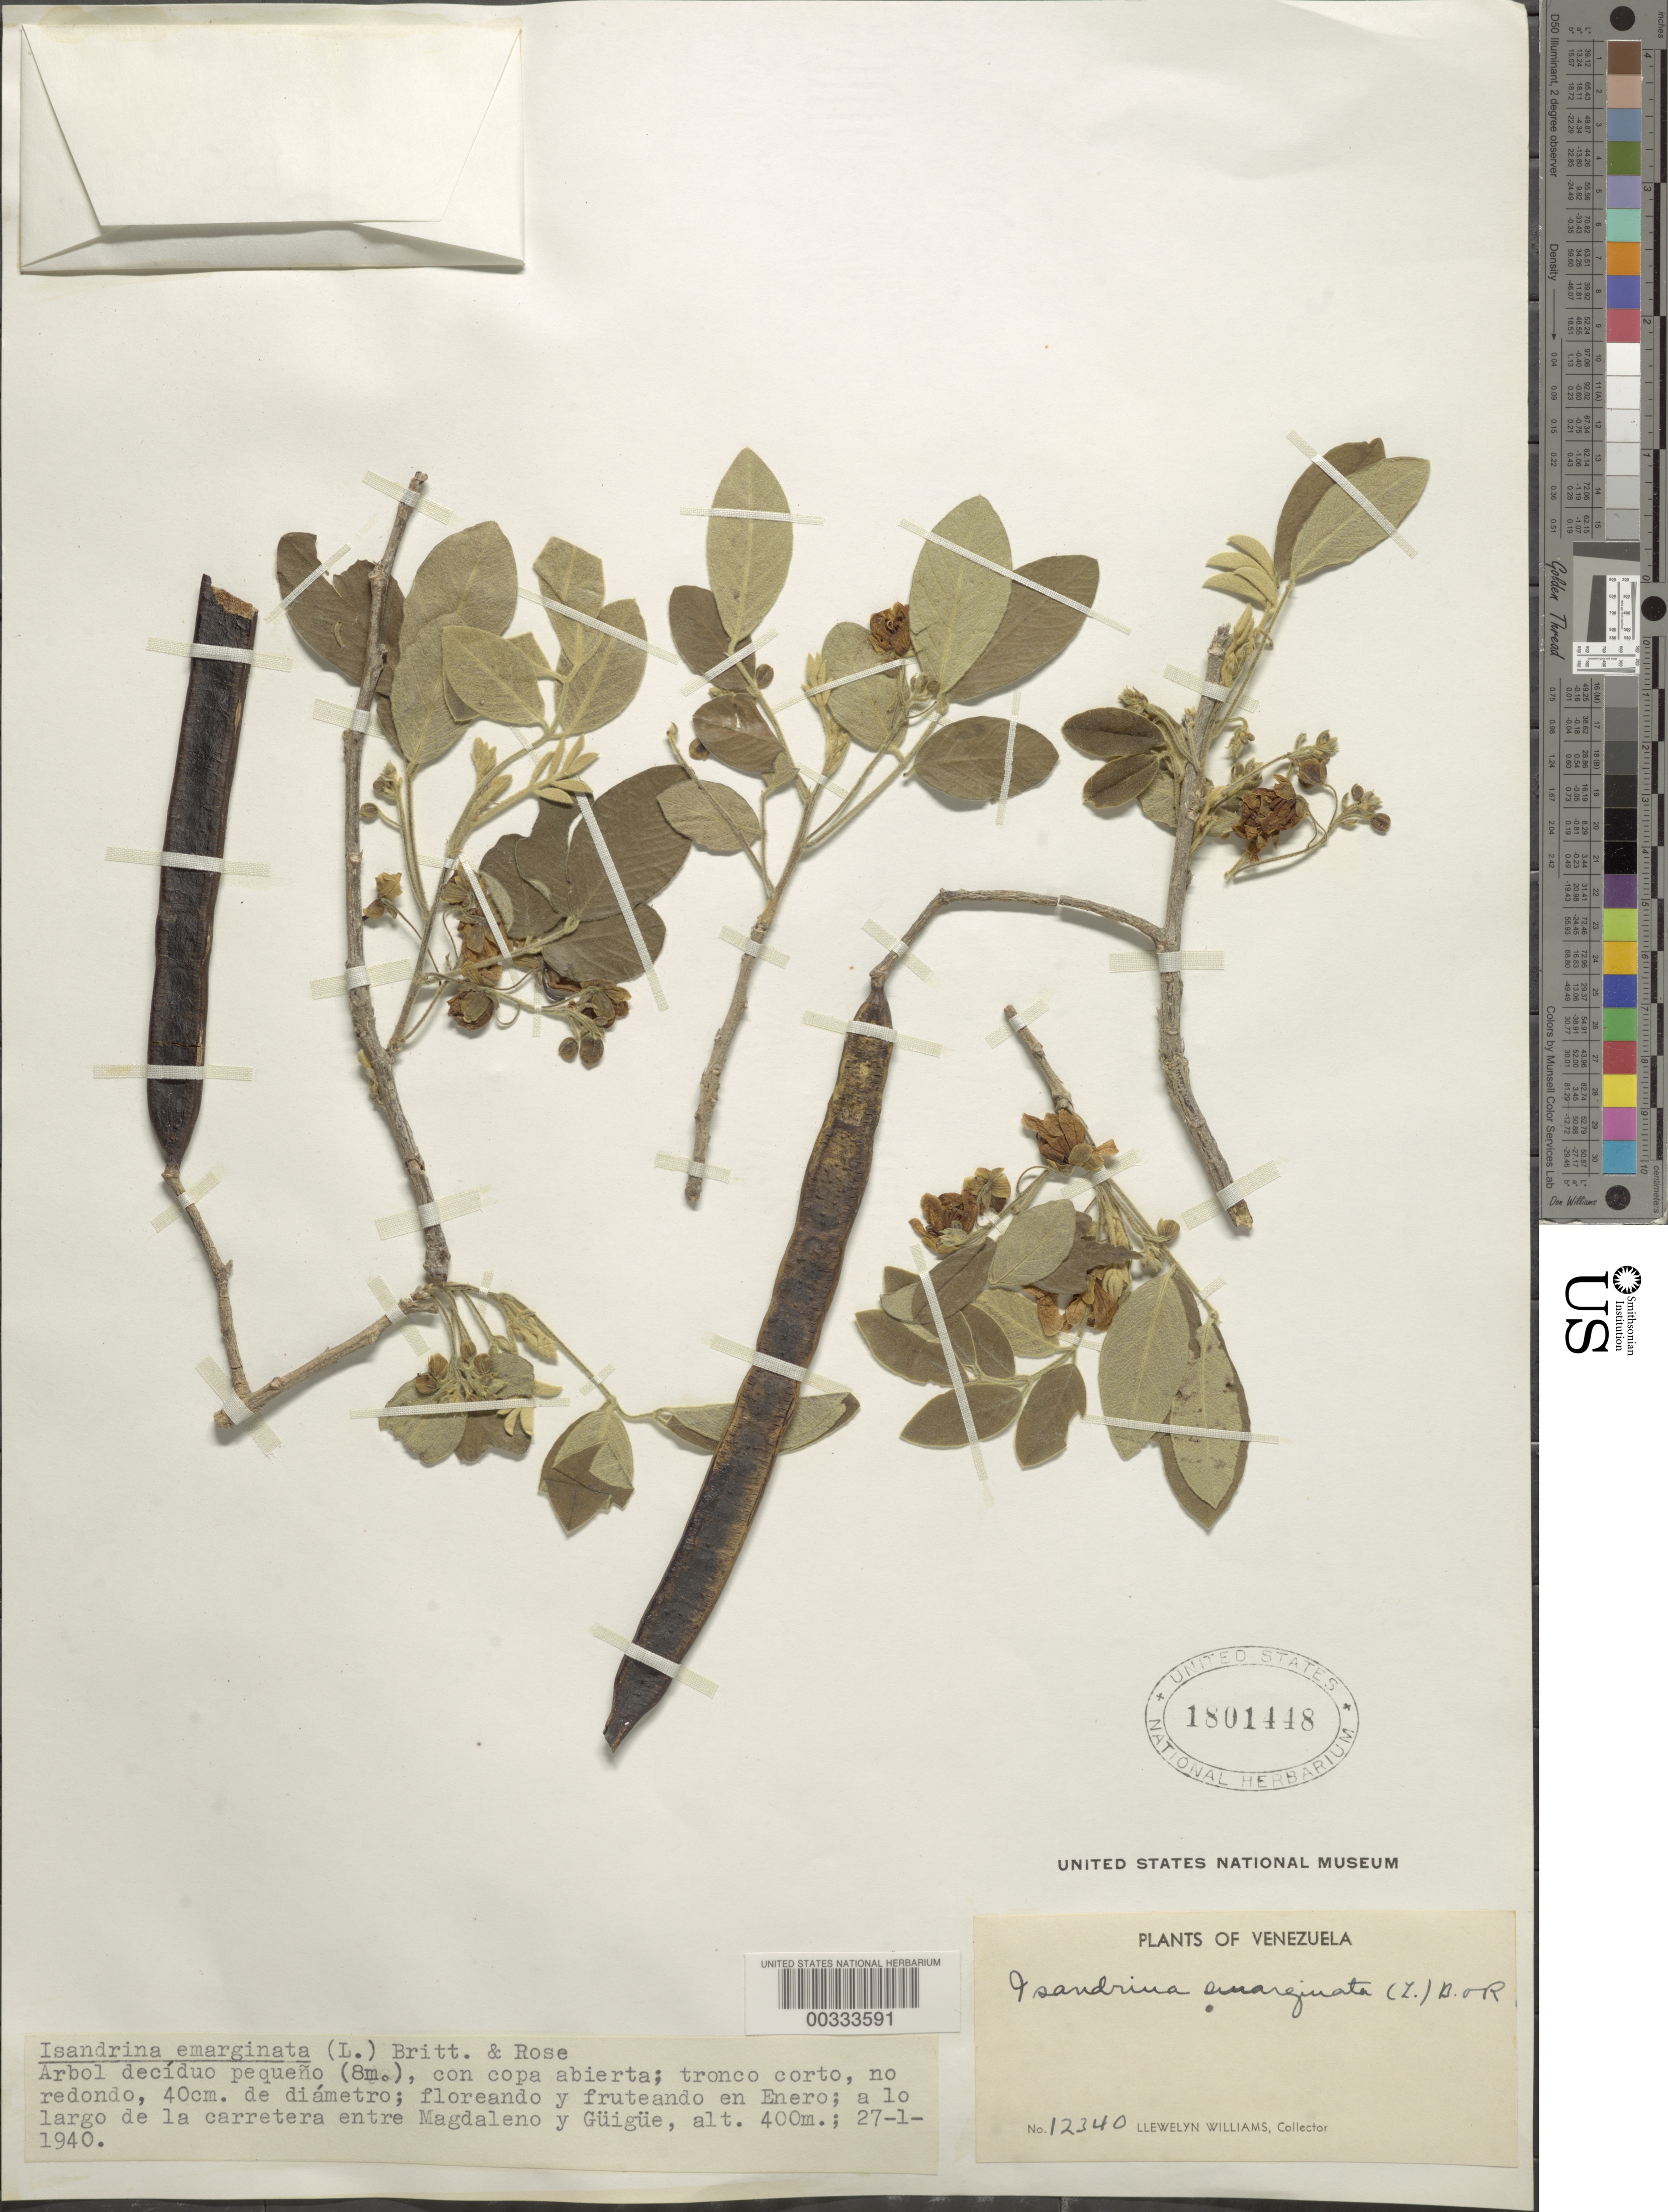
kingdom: Plantae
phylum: Tracheophyta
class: Magnoliopsida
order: Fabales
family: Fabaceae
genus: Senna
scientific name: Senna atomaria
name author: (L.) H.S. Irwin & Barneby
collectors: Ll. Williams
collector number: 12340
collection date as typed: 27 Jan 1940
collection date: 1940-01-27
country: Venezuela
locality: Along the road between magdaleno and guigue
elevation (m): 400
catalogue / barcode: US 1801448